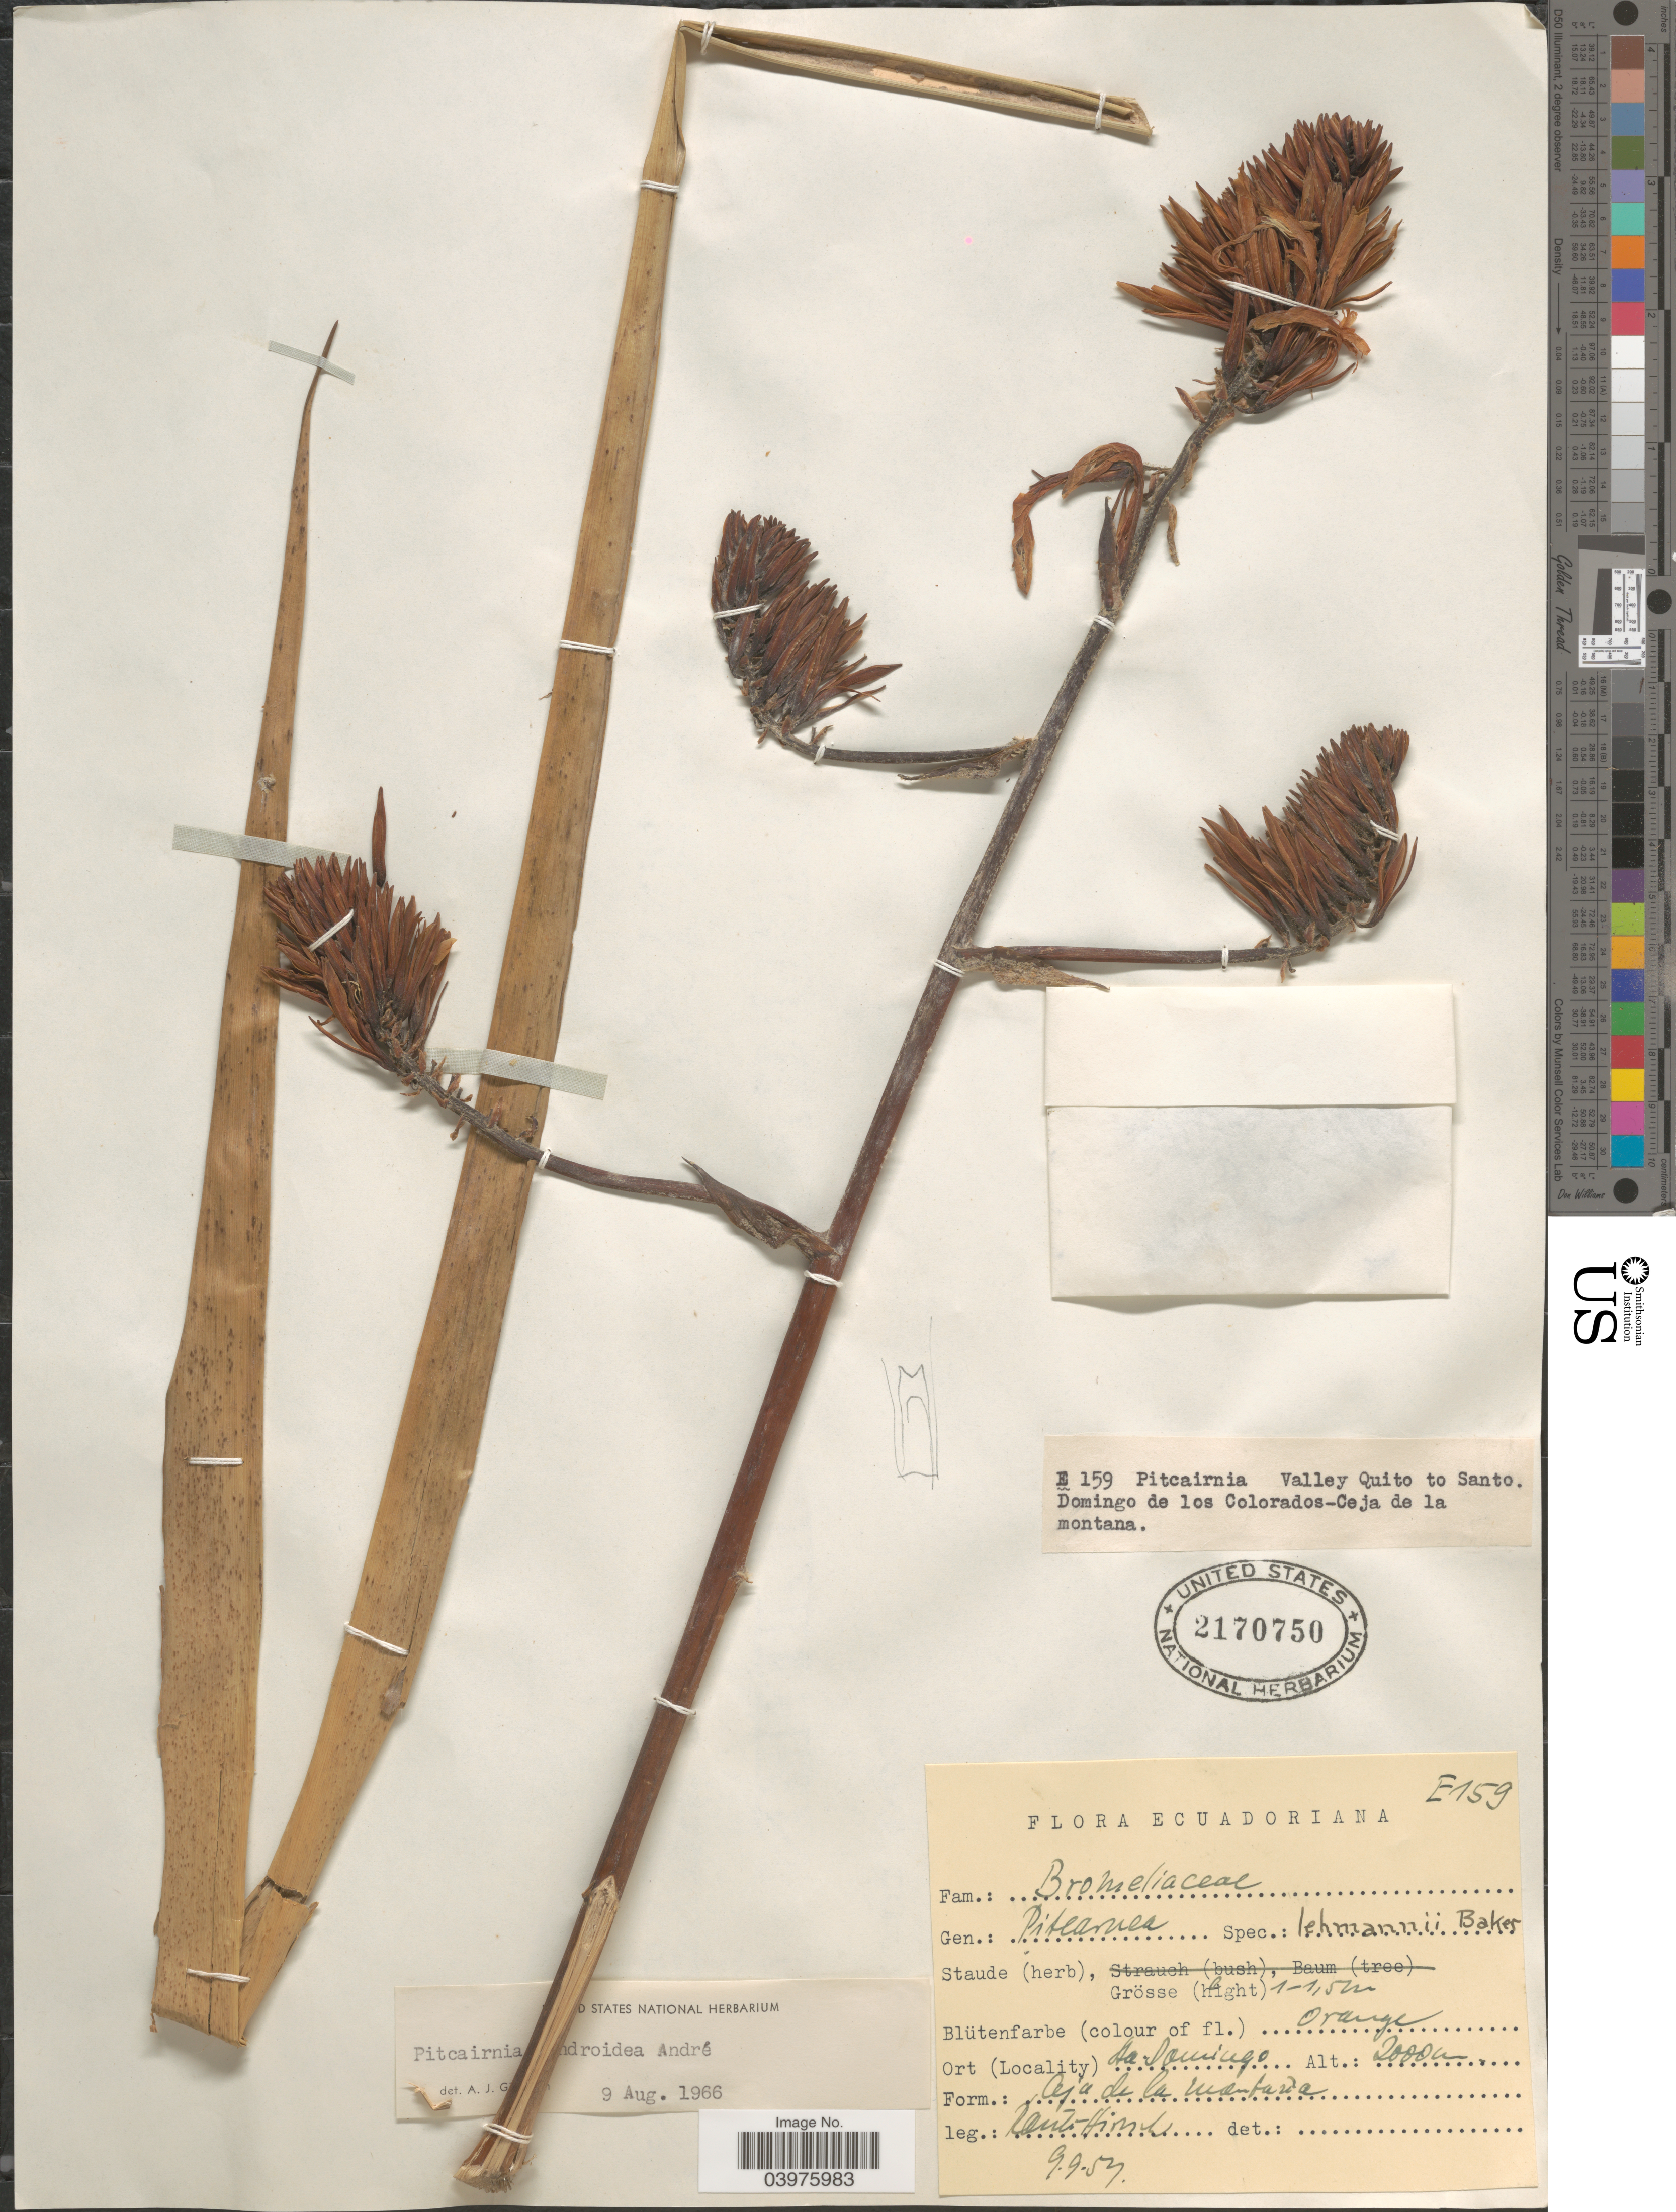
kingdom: Plantae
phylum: Tracheophyta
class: Liliopsida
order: Poales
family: Bromeliaceae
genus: Pitcairnia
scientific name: Pitcairnia dendroidea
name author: André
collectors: -. Rauh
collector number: E159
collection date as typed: Transcribed d/m/y: 9/9/57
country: Ecuador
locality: Sta Domingo. Ceja de la montaña. Valley Quito to Santo. Domingo de los Colorados-Ceja de la montana.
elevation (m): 2000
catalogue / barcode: US 2170750